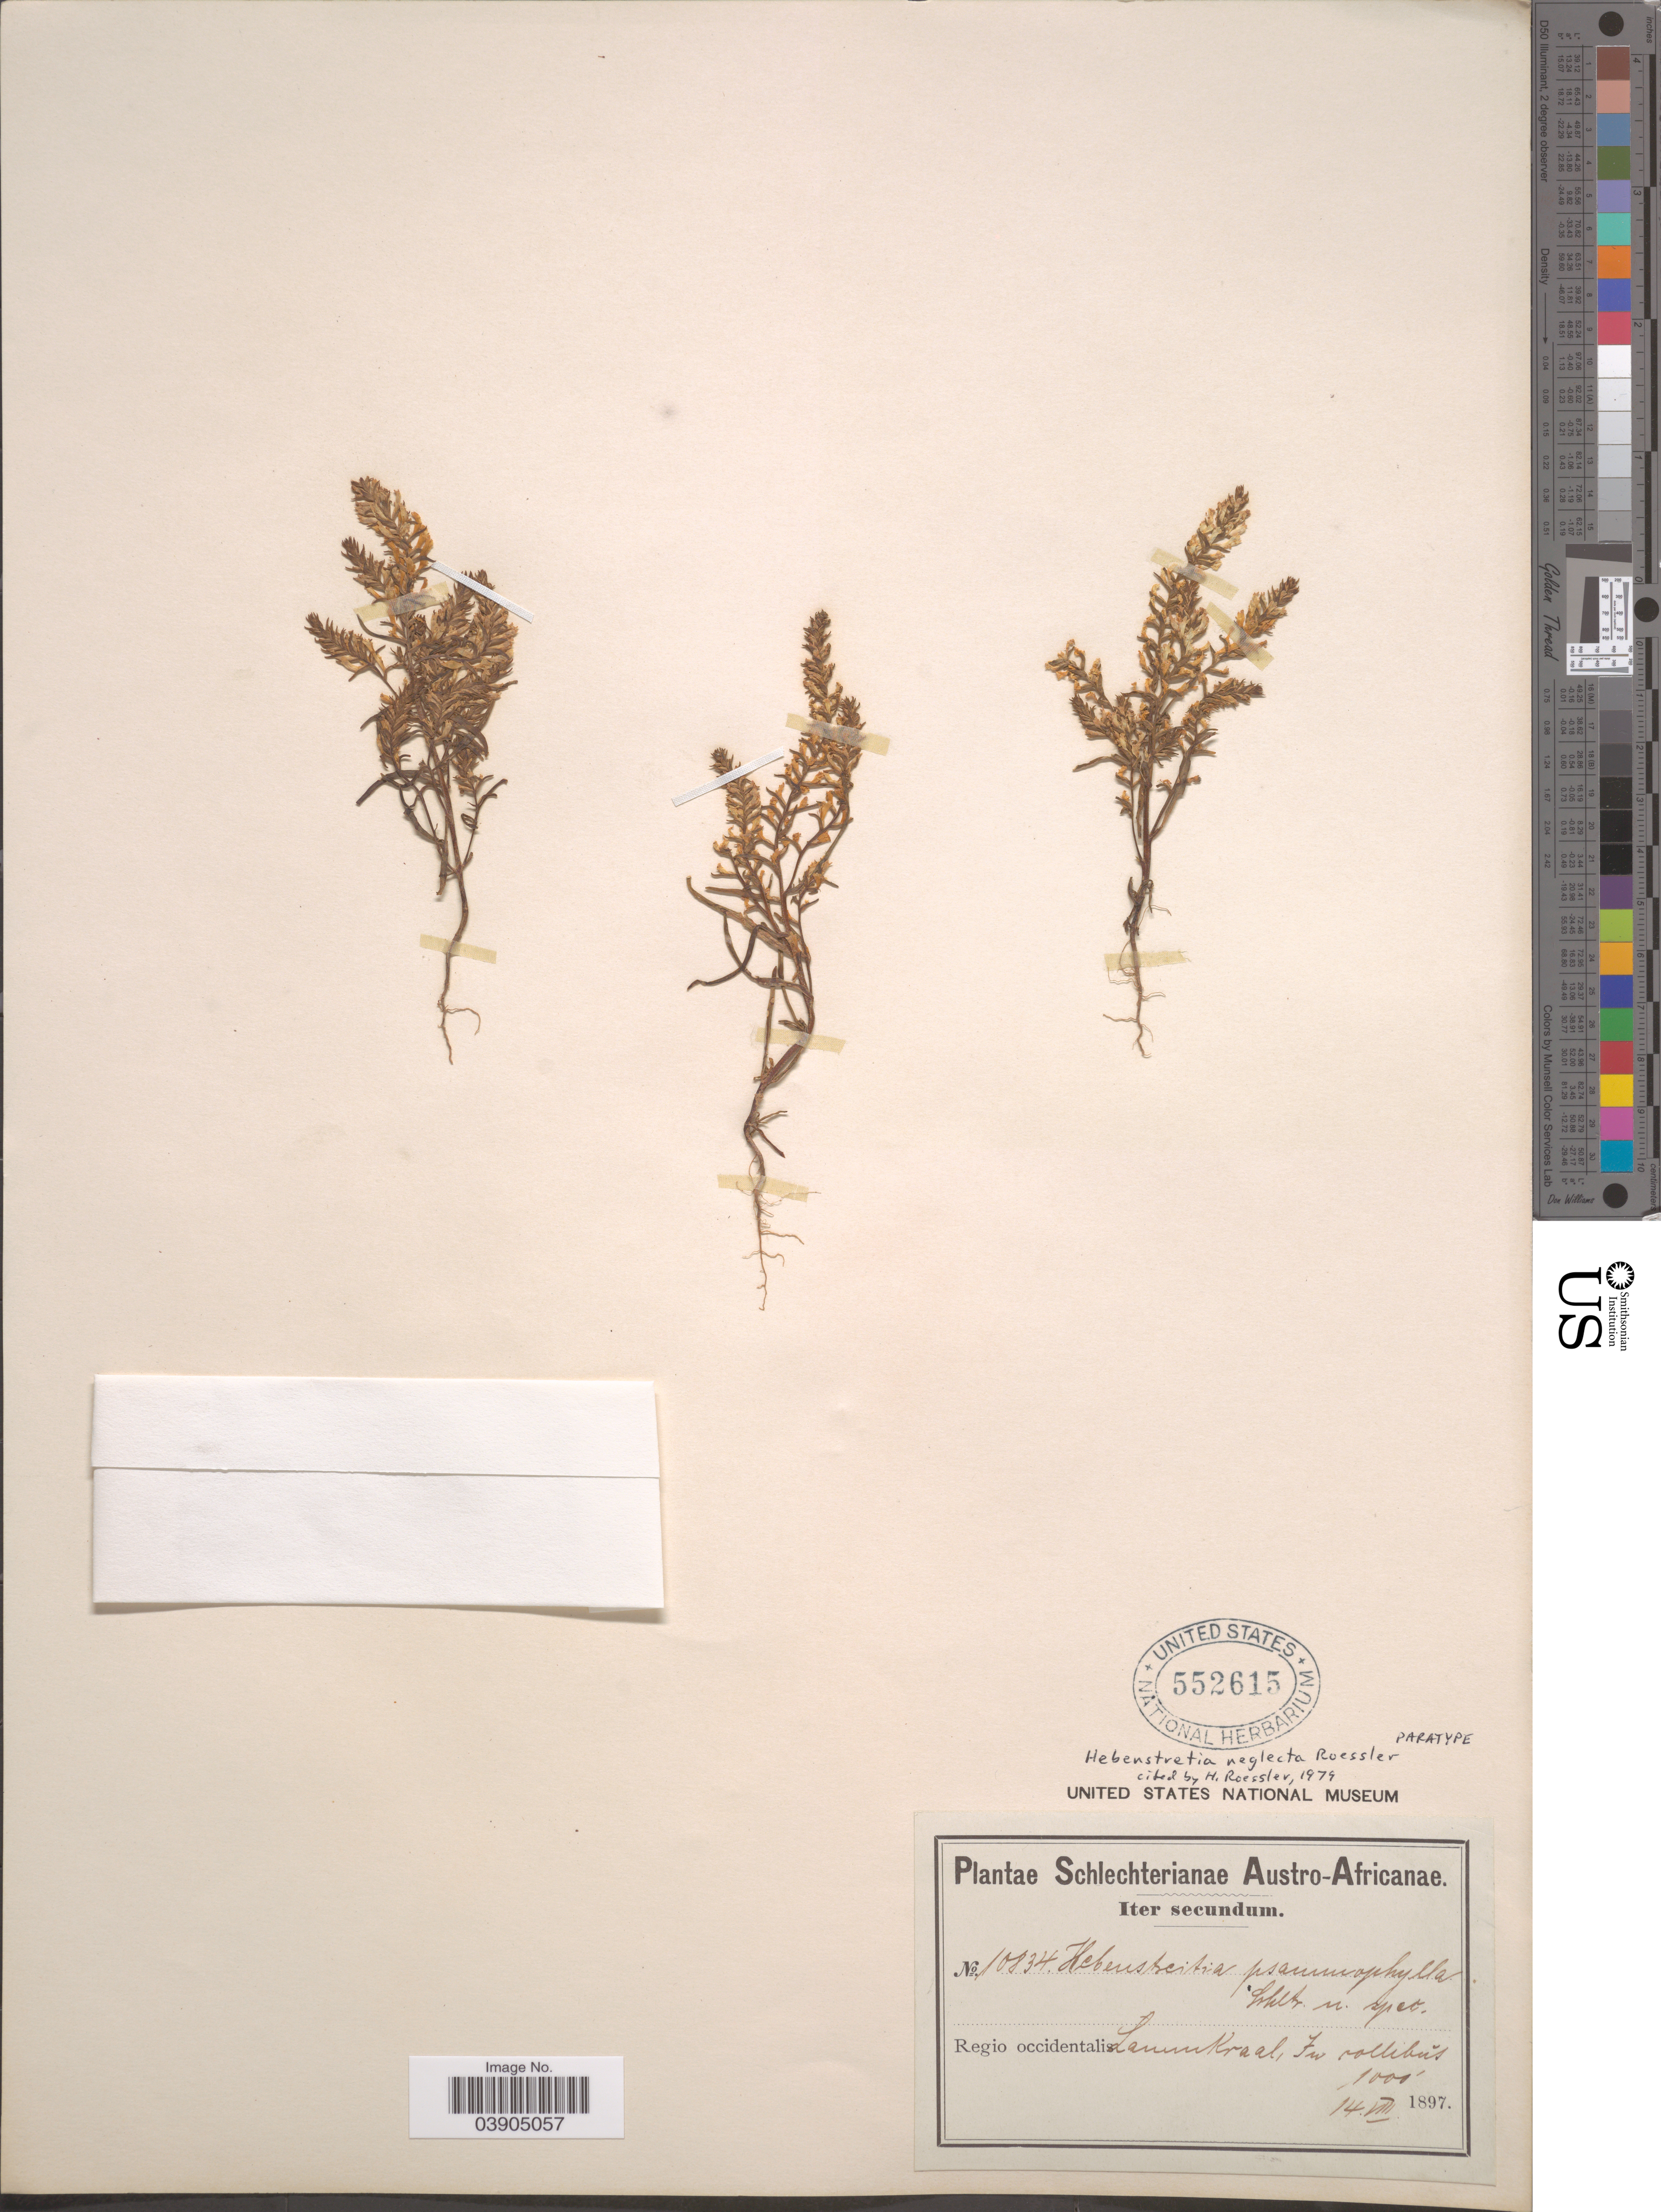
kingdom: Plantae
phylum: Tracheophyta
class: Magnoliopsida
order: Lamiales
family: Scrophulariaceae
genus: Hebenstretia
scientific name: Hebenstretia neglecta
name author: Roessler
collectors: Schlechter, --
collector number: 10834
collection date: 1897-08-14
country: South Africa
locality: Austro-Africanae. Regio occidentalis. Lamm Kraal.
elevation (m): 305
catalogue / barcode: US 552615